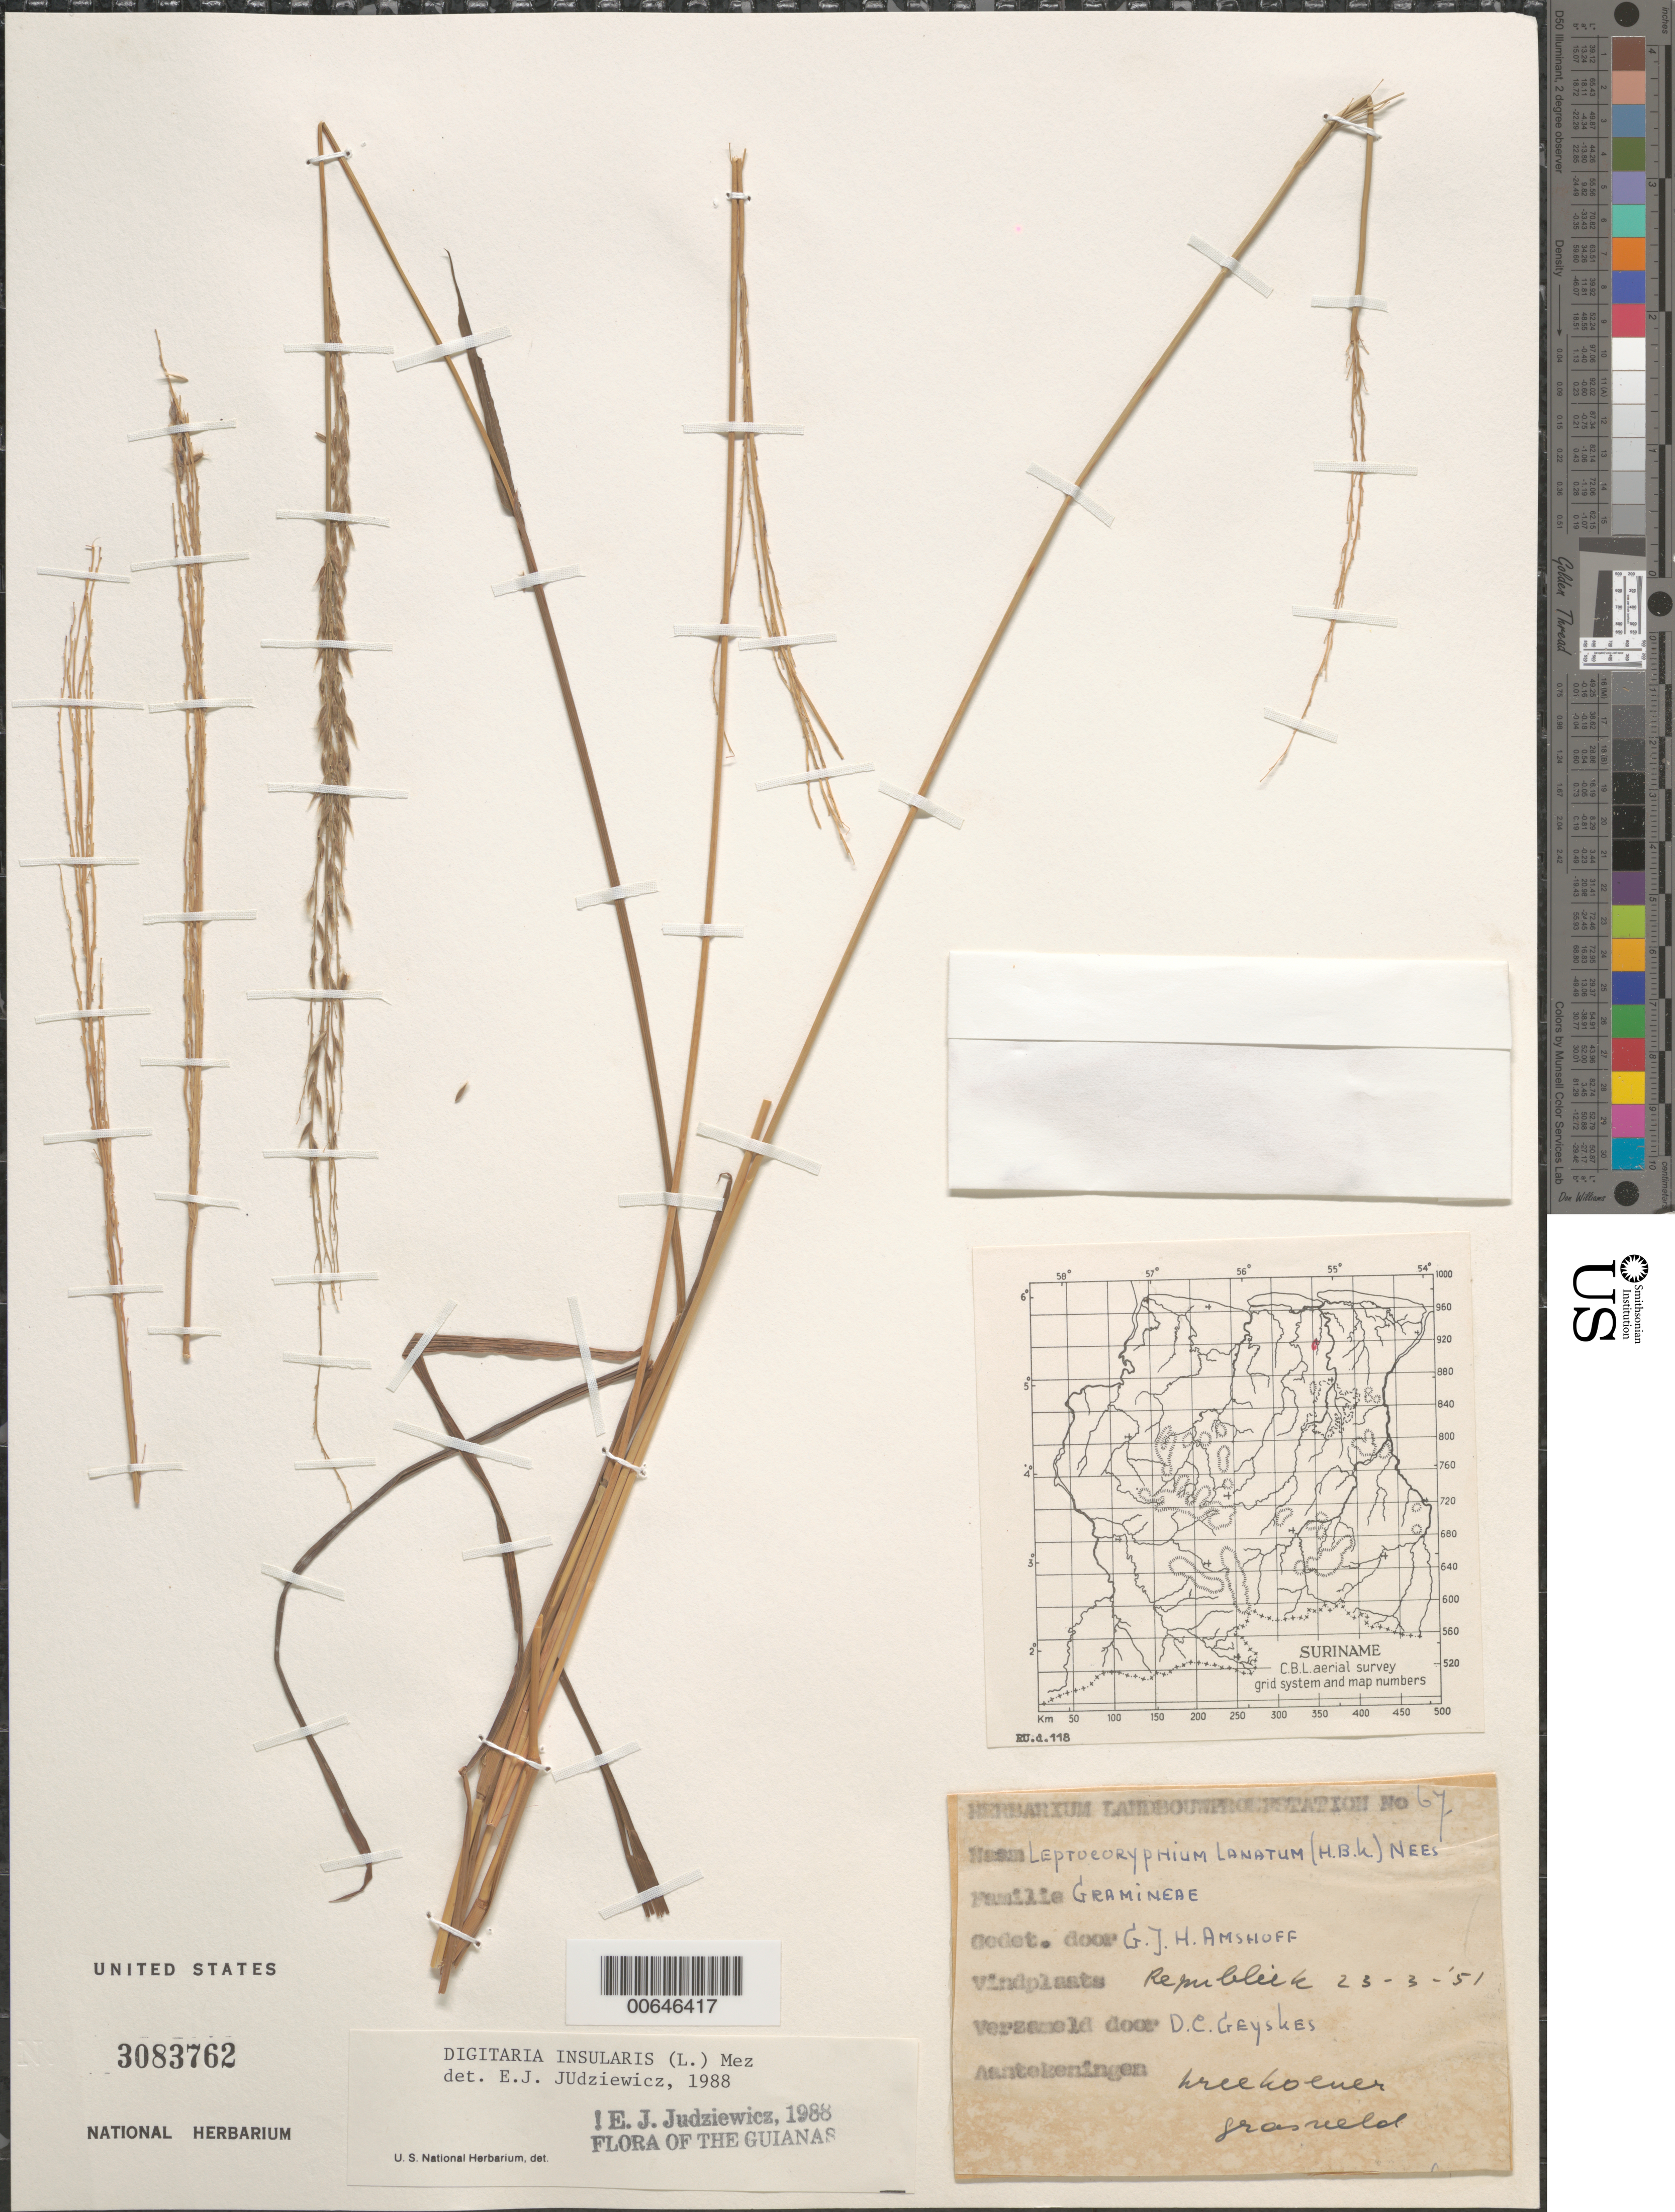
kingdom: Plantae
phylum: Tracheophyta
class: Liliopsida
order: Poales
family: Poaceae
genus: Digitaria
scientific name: Digitaria insularis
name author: (L.) Fedde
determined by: Judziewicz, E. J.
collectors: G. J. Amshoff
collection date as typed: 23-Mar-51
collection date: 1951-03-23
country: Suriname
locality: Republiek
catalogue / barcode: US 3083762